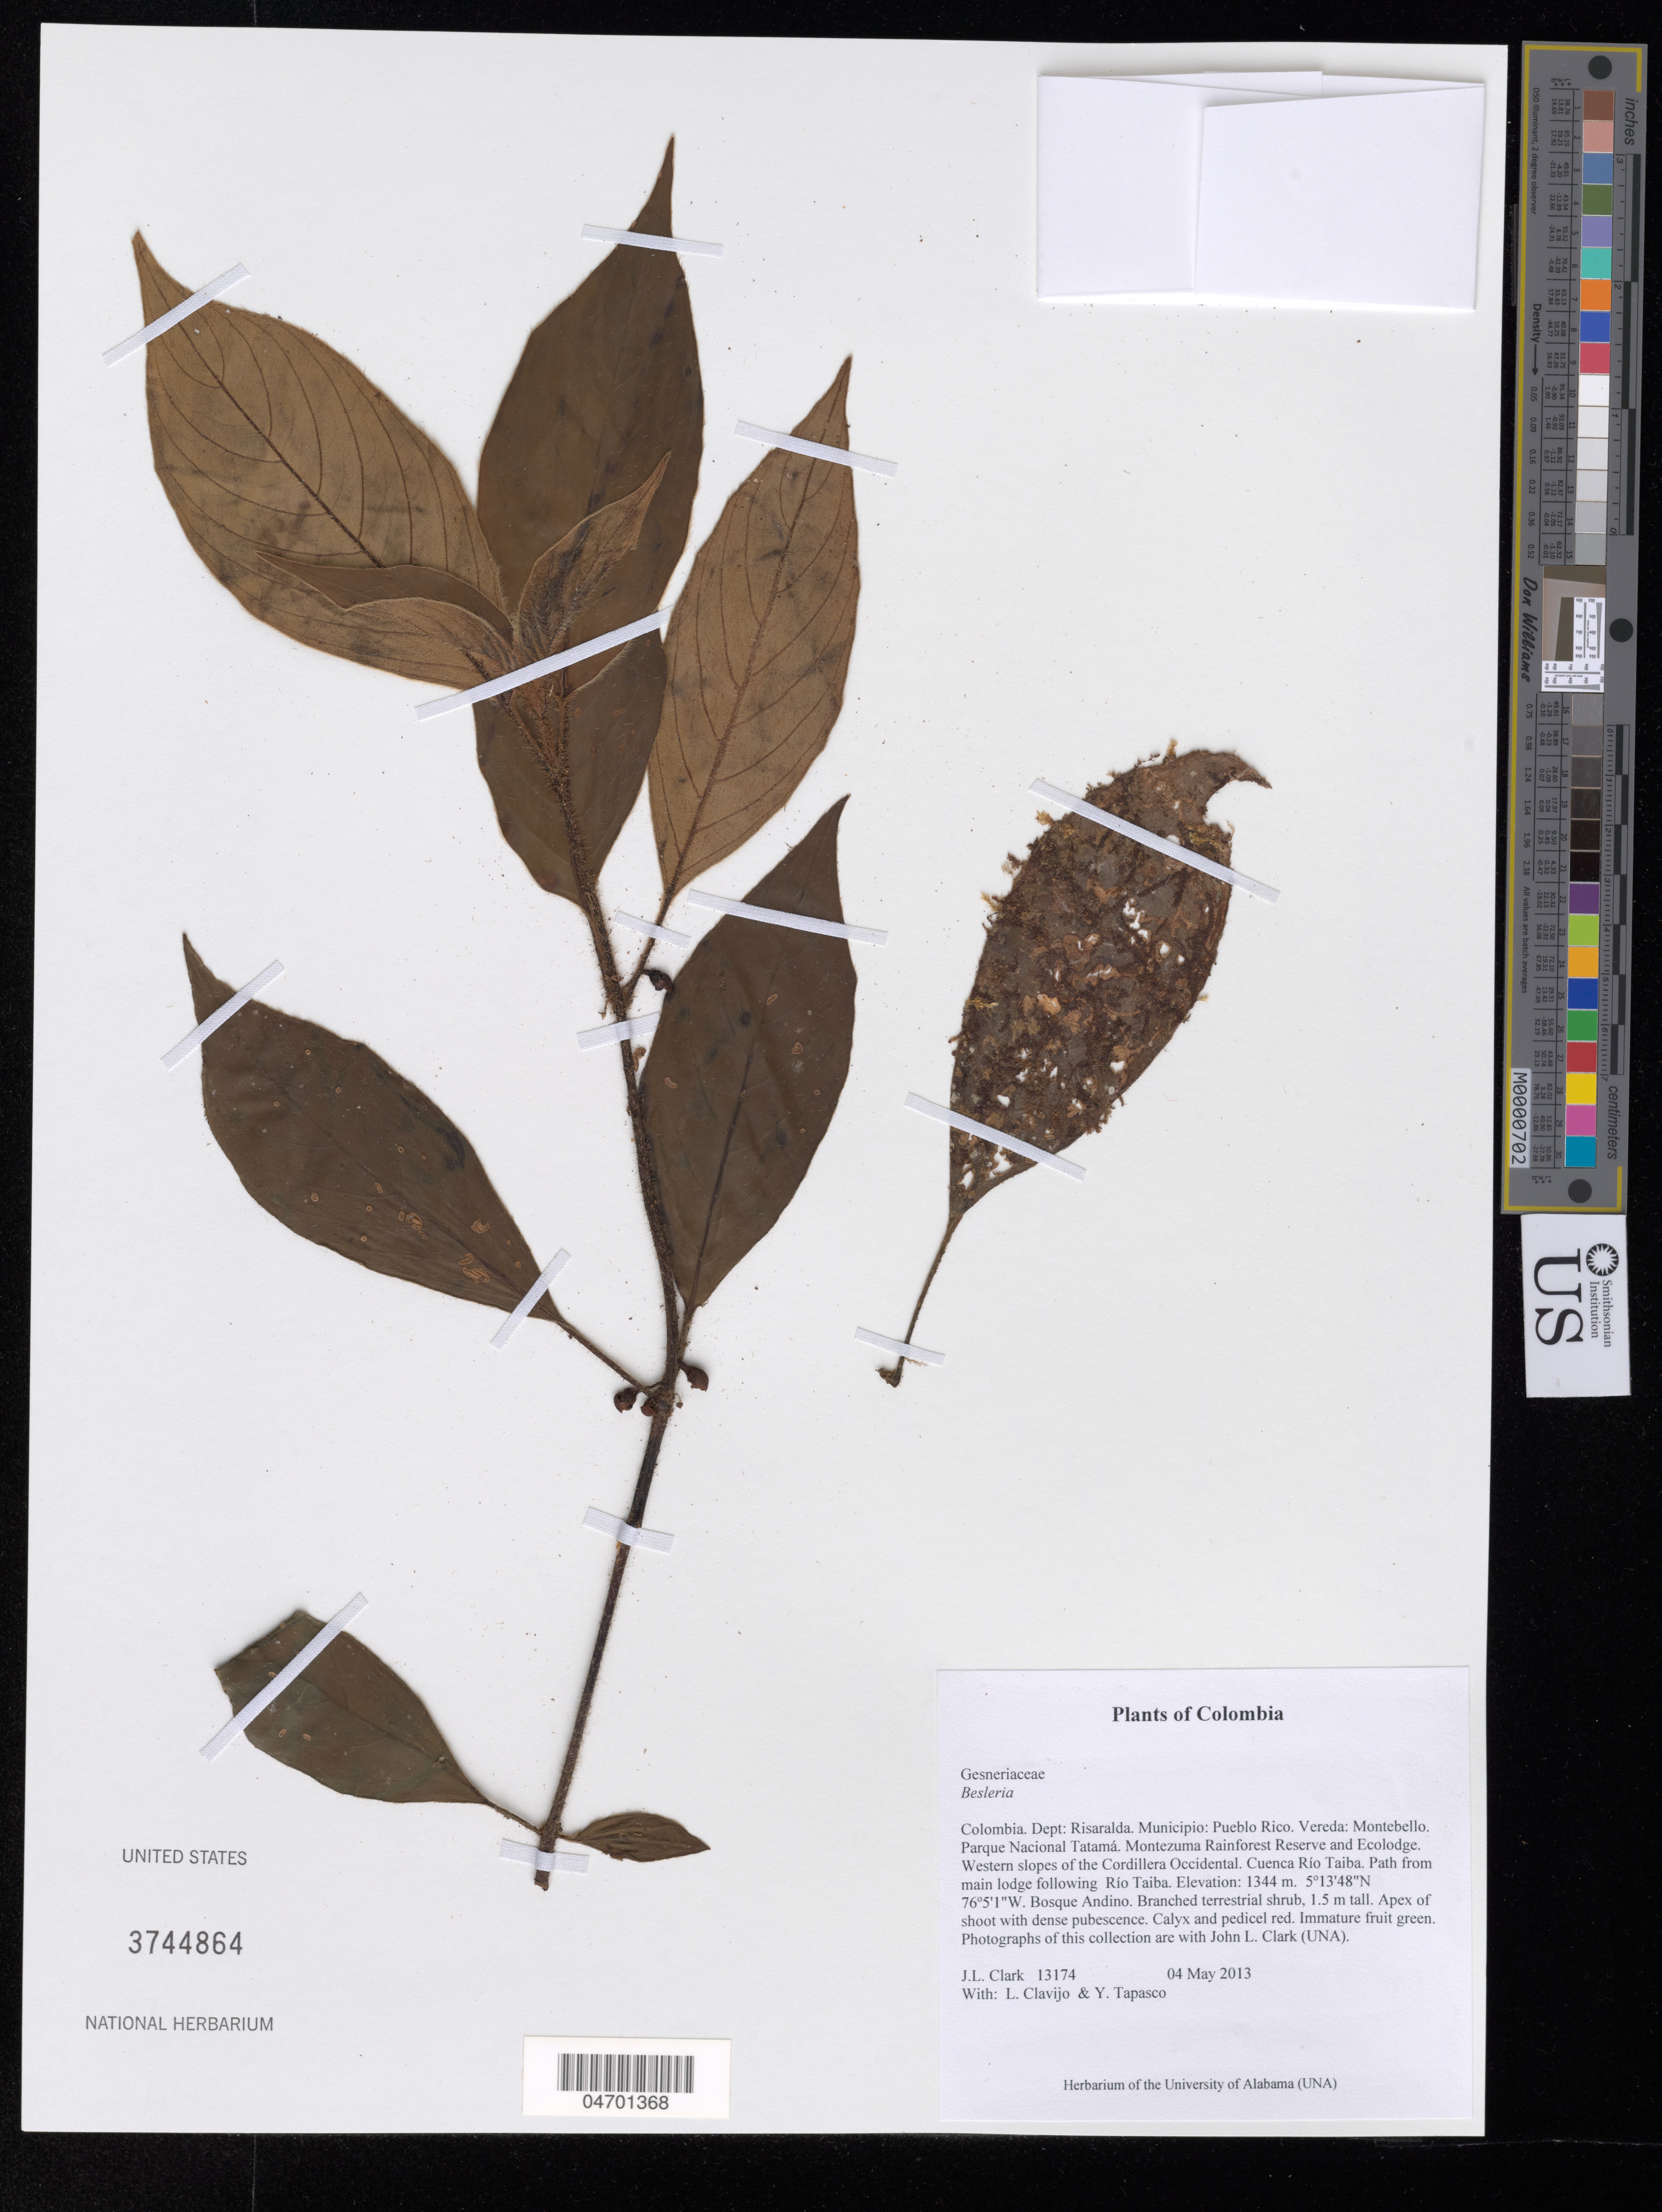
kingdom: Plantae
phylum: Tracheophyta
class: Magnoliopsida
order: Lamiales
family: Gesneriaceae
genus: Besleria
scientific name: Besleria sp.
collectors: J. L. Clark, L. Clavijo & K. Holsten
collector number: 13174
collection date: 2013-05-04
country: Colombia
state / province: Risaralda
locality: Dept: Risaralda. Municipio: Pueblo Rico. Vereda: Montebello. Parque Nacional Tatamá. Montezuma Rainforest Reserve and Ecolodge. Western slopes of the Cordillera Occidental. Cuenca Río Taiba. Path from main lodge following Río Taiba. Bosque Andino.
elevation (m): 1344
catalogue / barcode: US 3744864